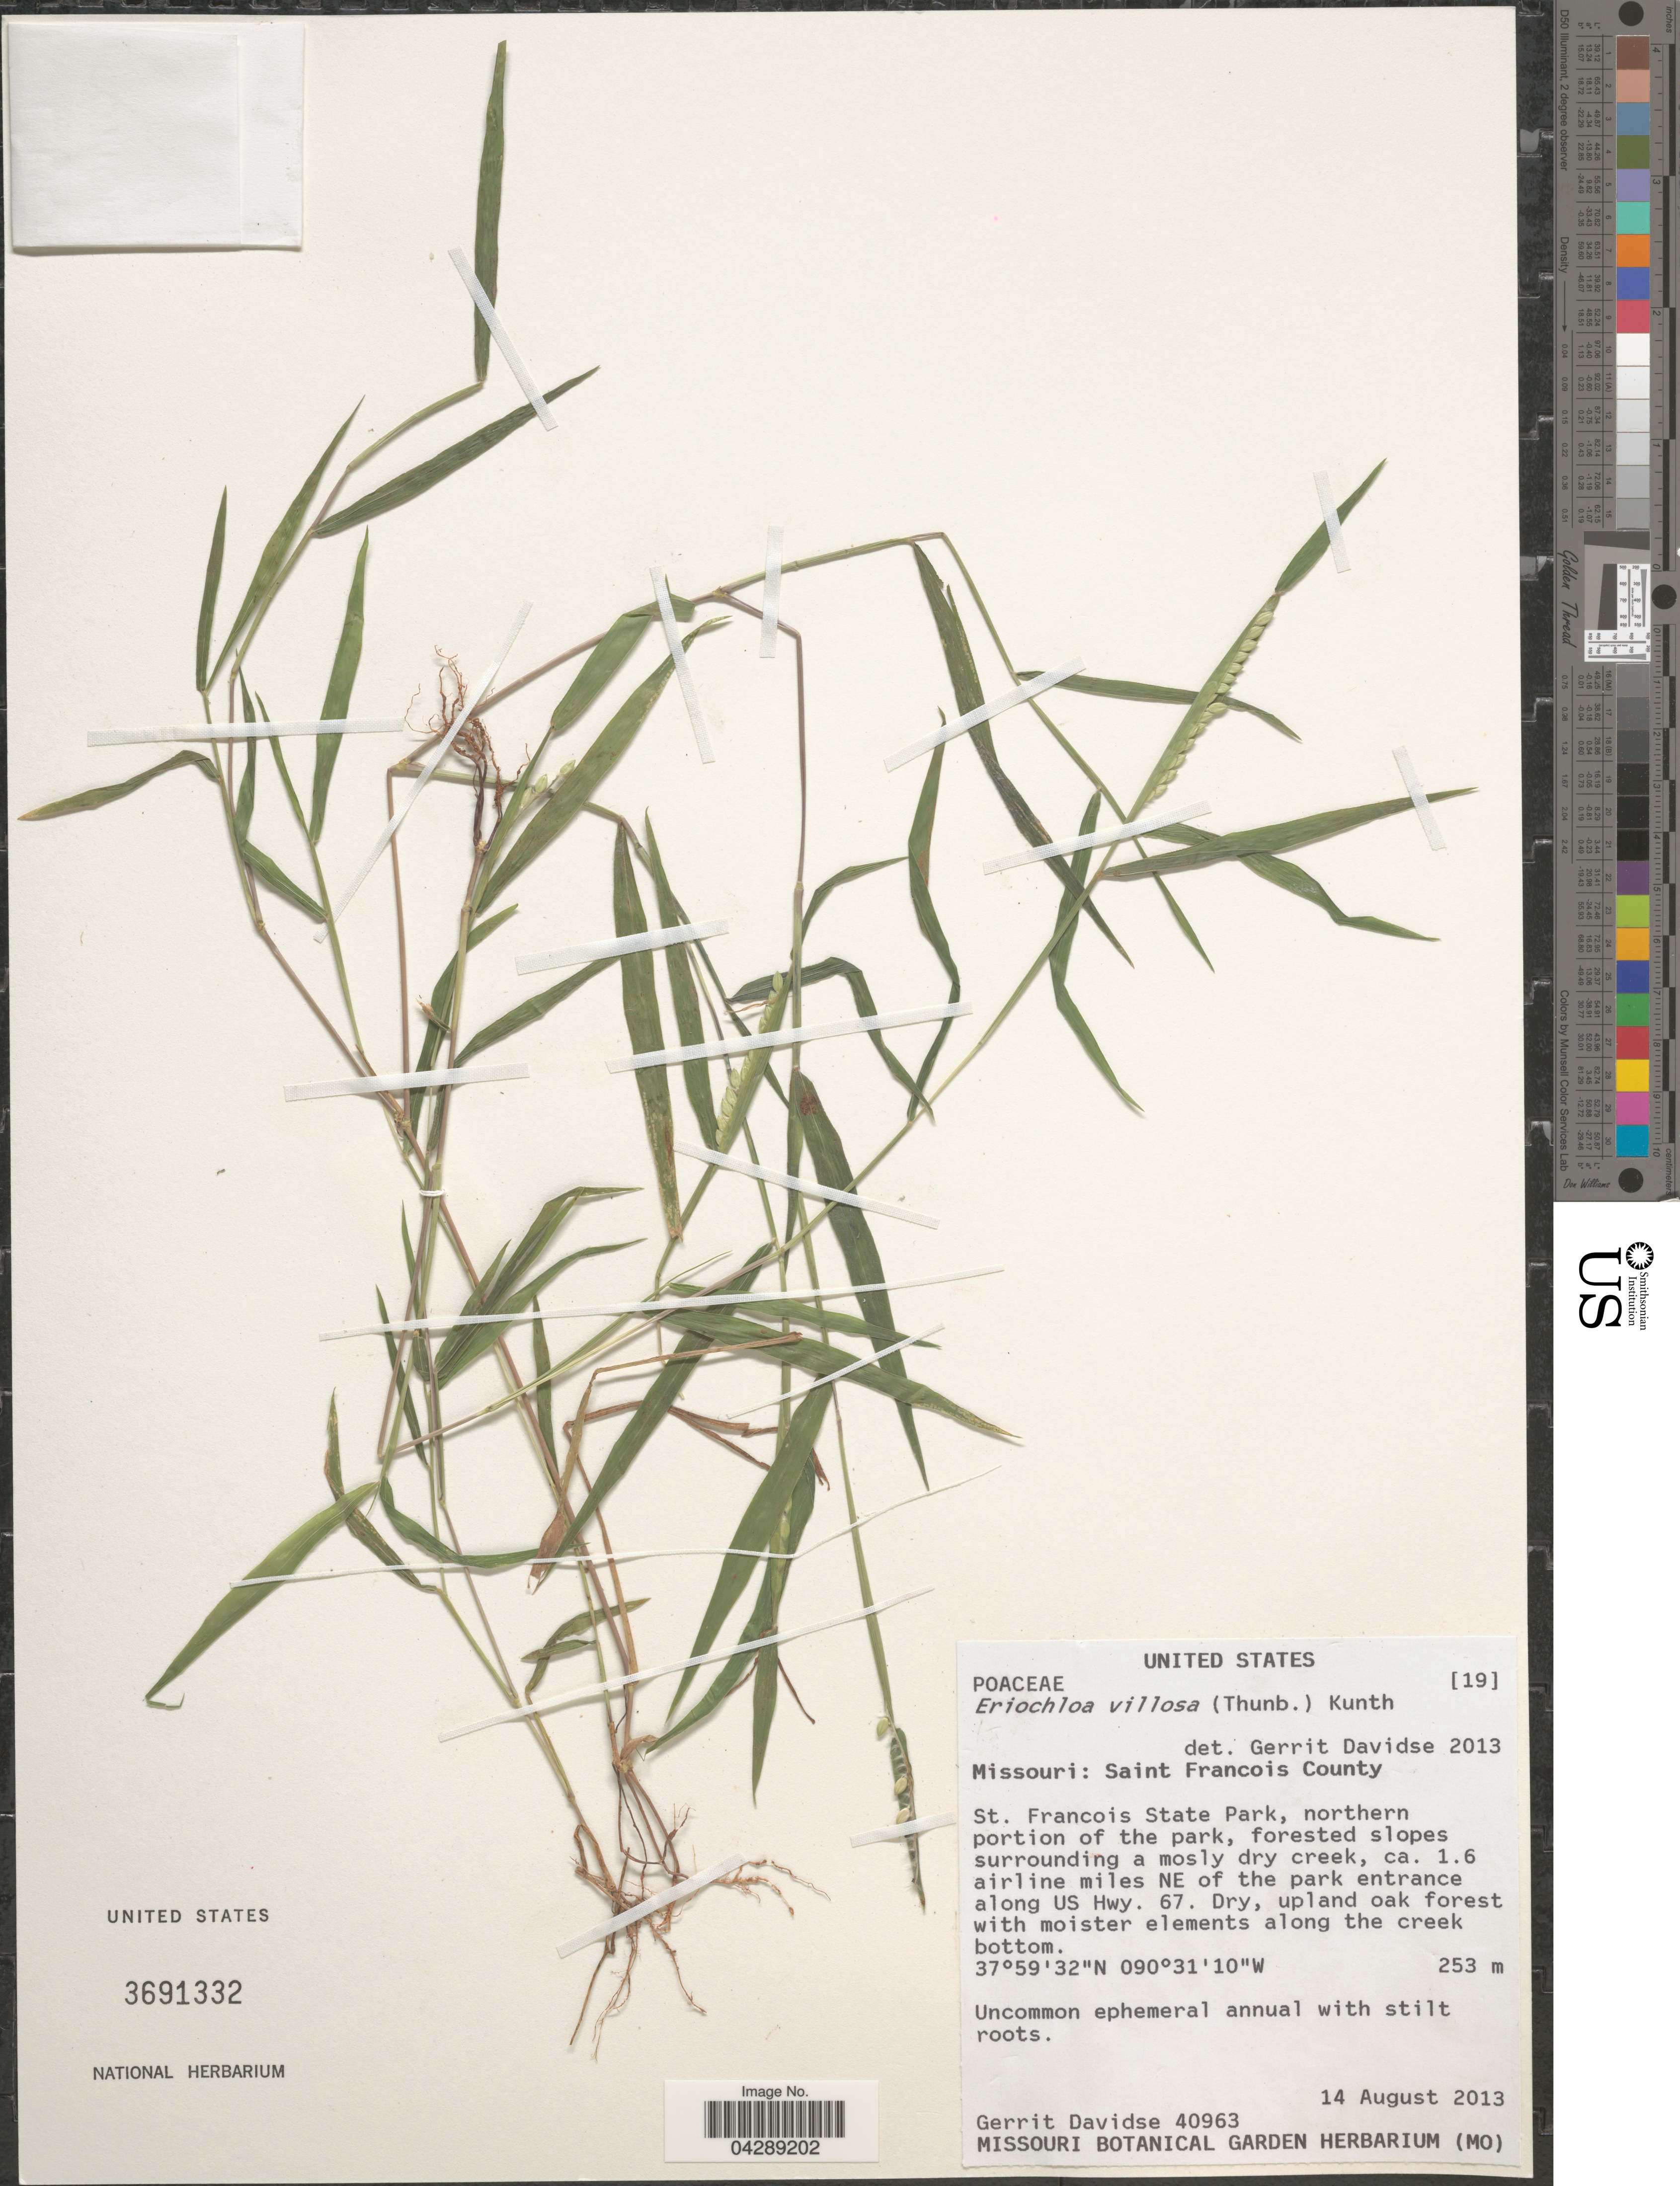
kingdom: Plantae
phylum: Tracheophyta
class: Liliopsida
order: Poales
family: Poaceae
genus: Eriochloa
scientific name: Eriochloa villosa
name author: (Thunb.) Kunth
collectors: G. Davidse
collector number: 40963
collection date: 2013-08-14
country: United States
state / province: Missouri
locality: Saint Francois County. St. Francois State Park, northern portion of the park, forested slopes surrounding a mosly dry creek, ca. 1.6 airline miles NE of the park entrance along US Hwy. 67. Dry, upland oak forest with moister elements along the creek bottom.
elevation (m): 253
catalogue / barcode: US 3691332